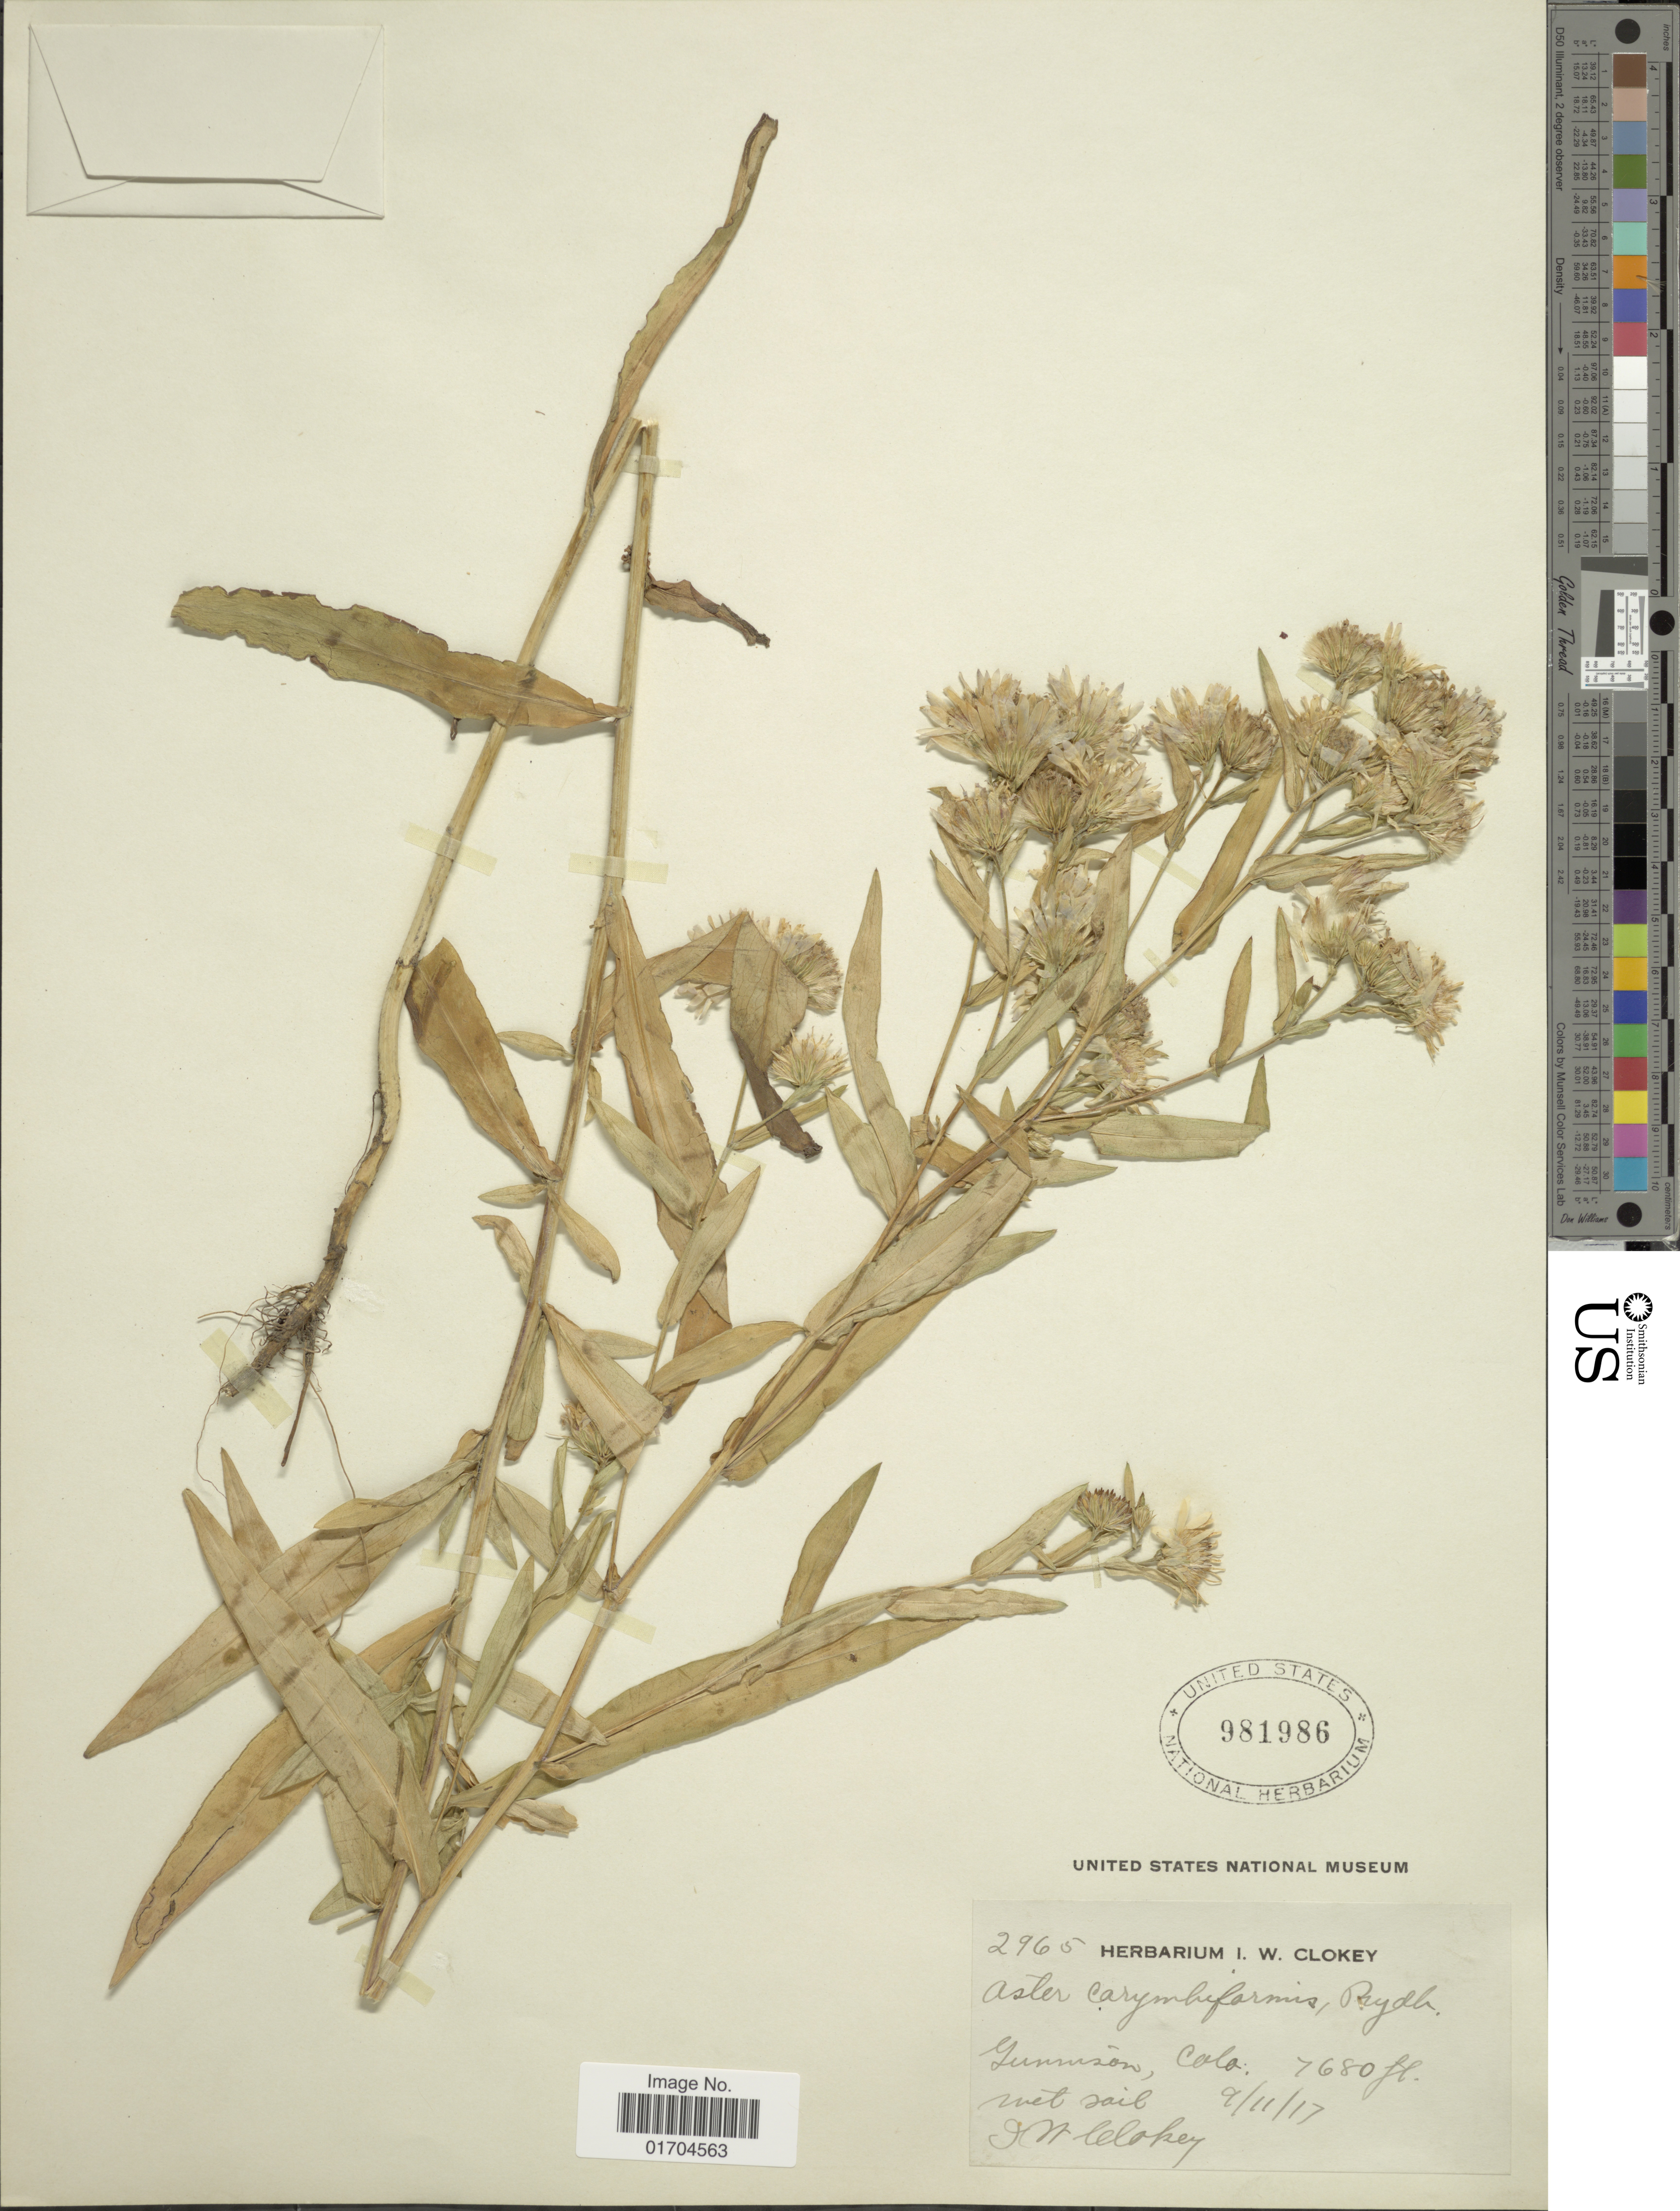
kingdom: Plantae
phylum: Tracheophyta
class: Magnoliopsida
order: Asterales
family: Asteraceae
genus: Symphyotrichum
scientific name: Symphyotrichum sp.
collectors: I. W. Clokey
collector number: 2965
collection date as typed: Transcribed d/m/y: 11/9/17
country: United States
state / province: Colorado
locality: Gunnison, Colo.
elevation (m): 2341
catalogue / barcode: US 981986